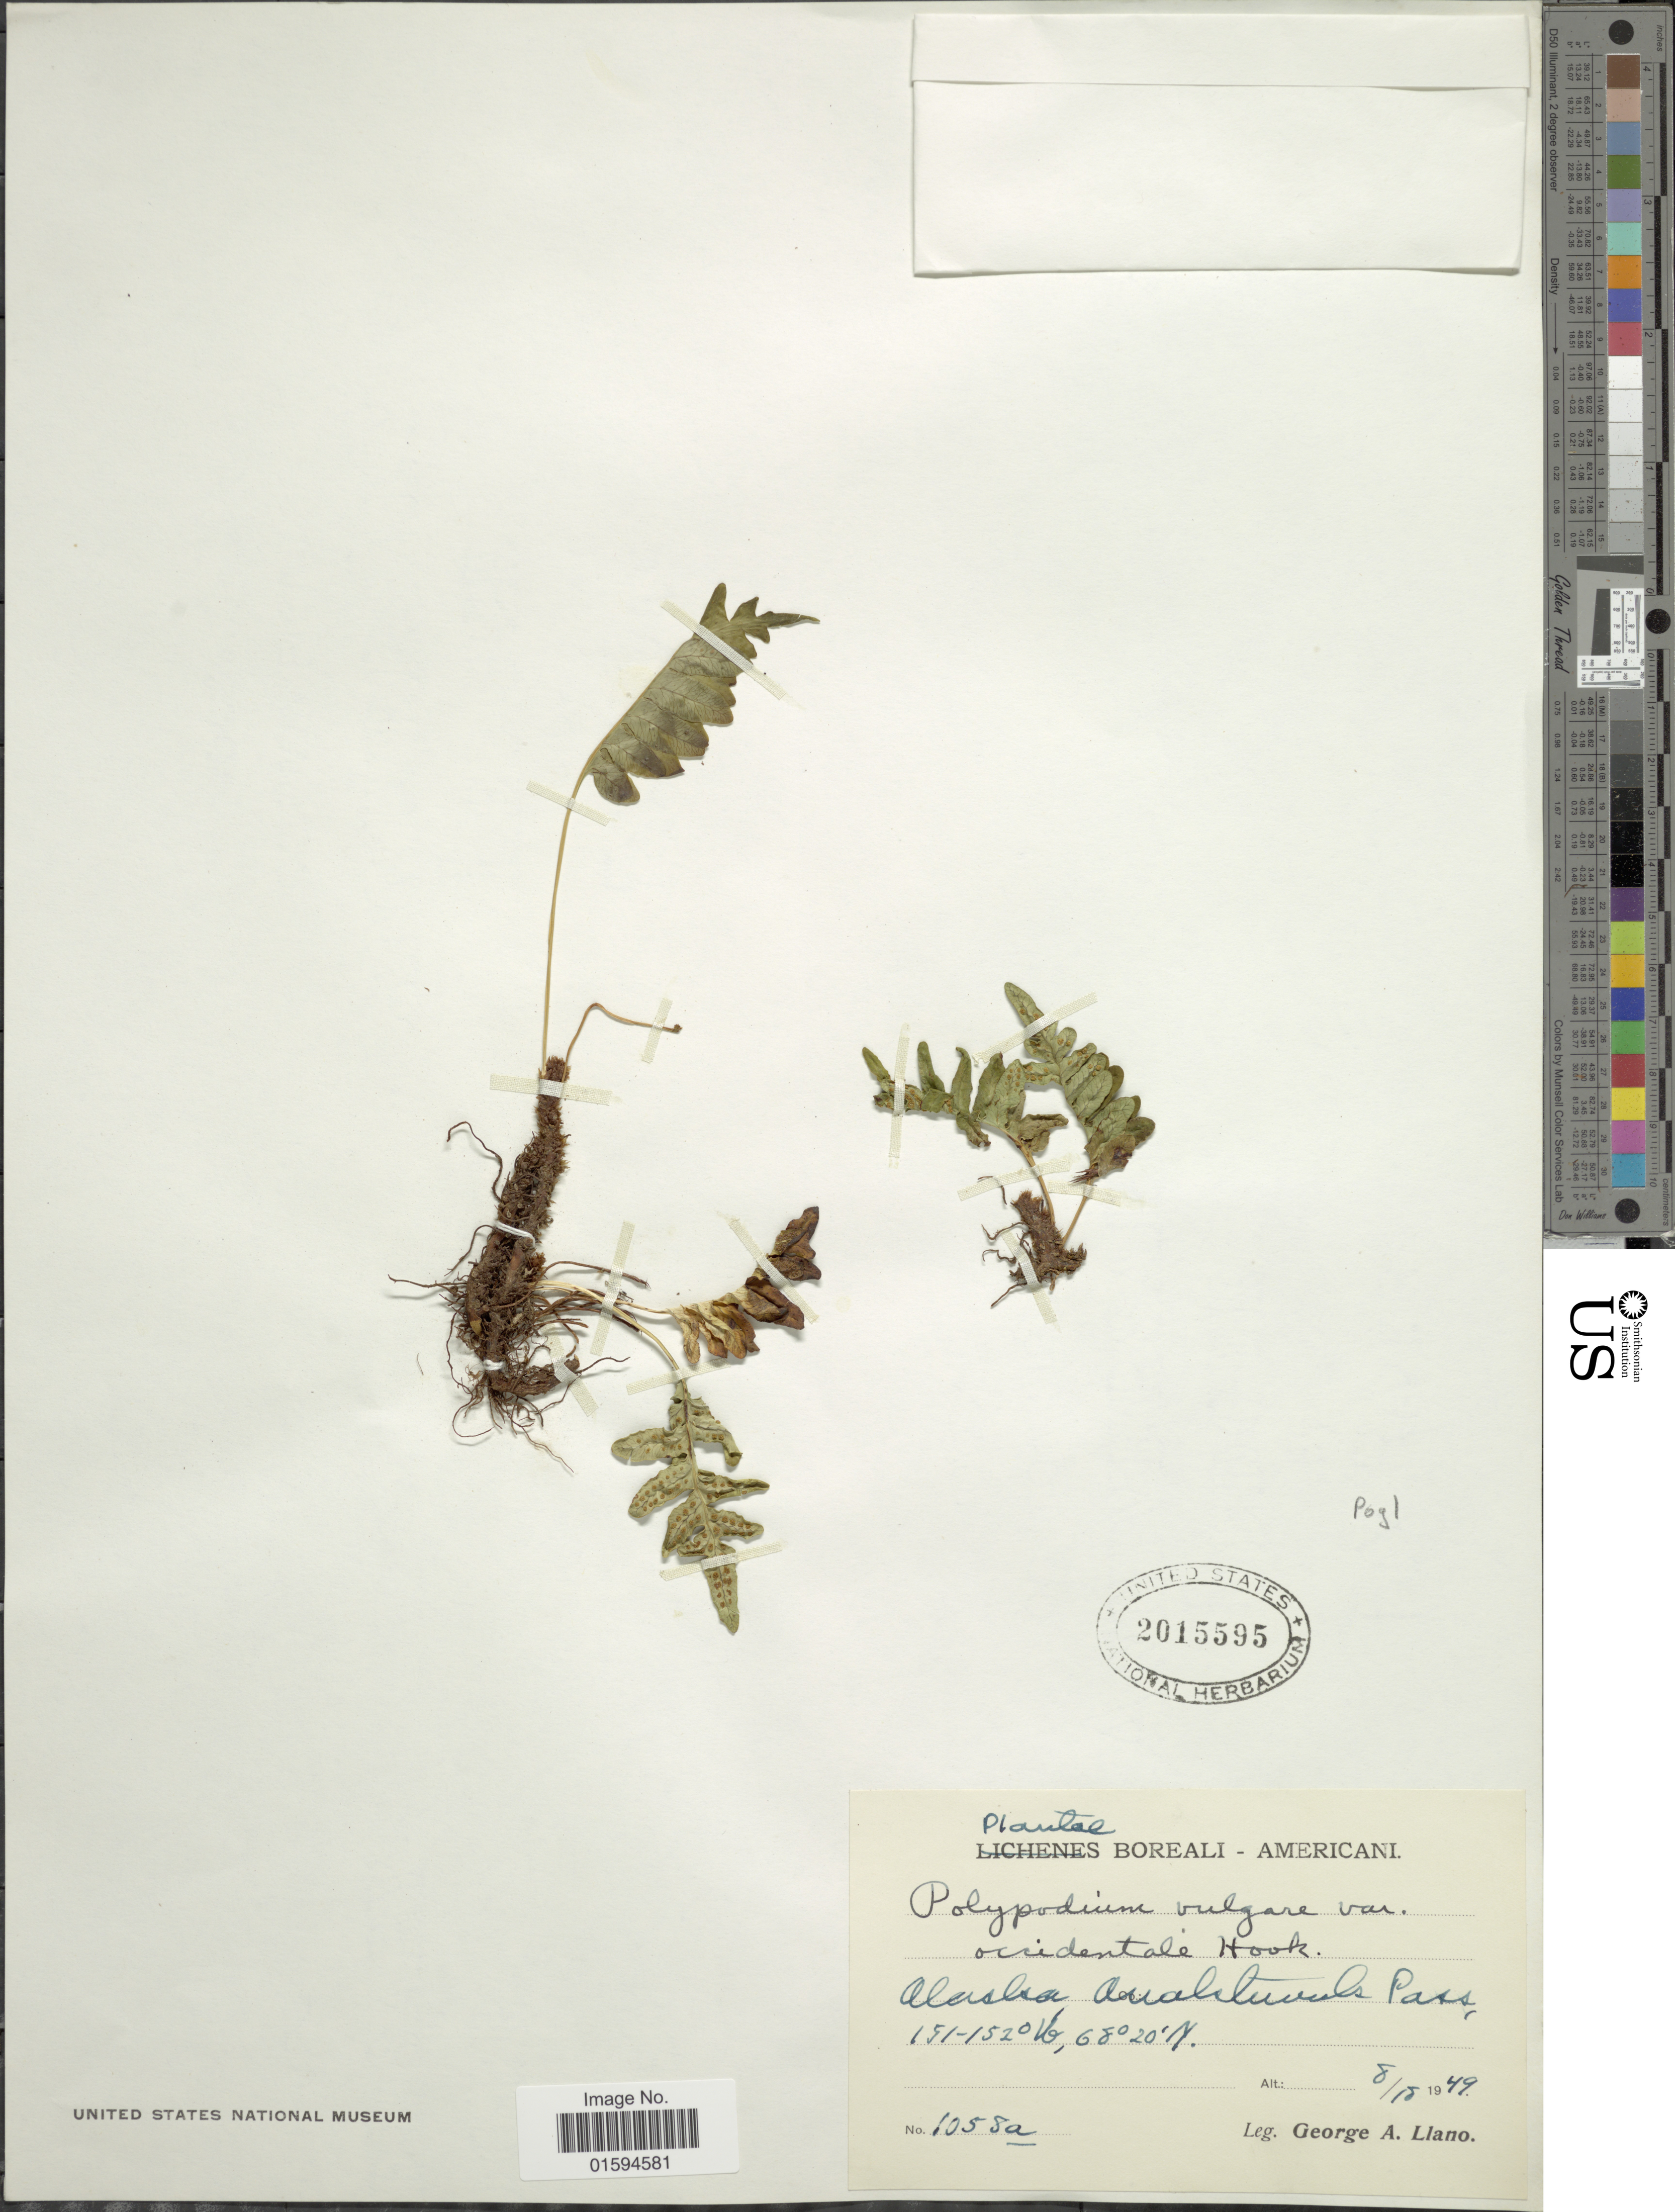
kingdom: Plantae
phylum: Tracheophyta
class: Polypodiopsida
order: Polypodiales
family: Polypodiaceae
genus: Polypodium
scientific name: Polypodium glycyrrhiza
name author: D.C. Eaton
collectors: G. Llano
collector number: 1058a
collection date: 1949-08-18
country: United States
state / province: Alaska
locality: Boreali-Americani, Anaktuvuk Pass.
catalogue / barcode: US 2015595